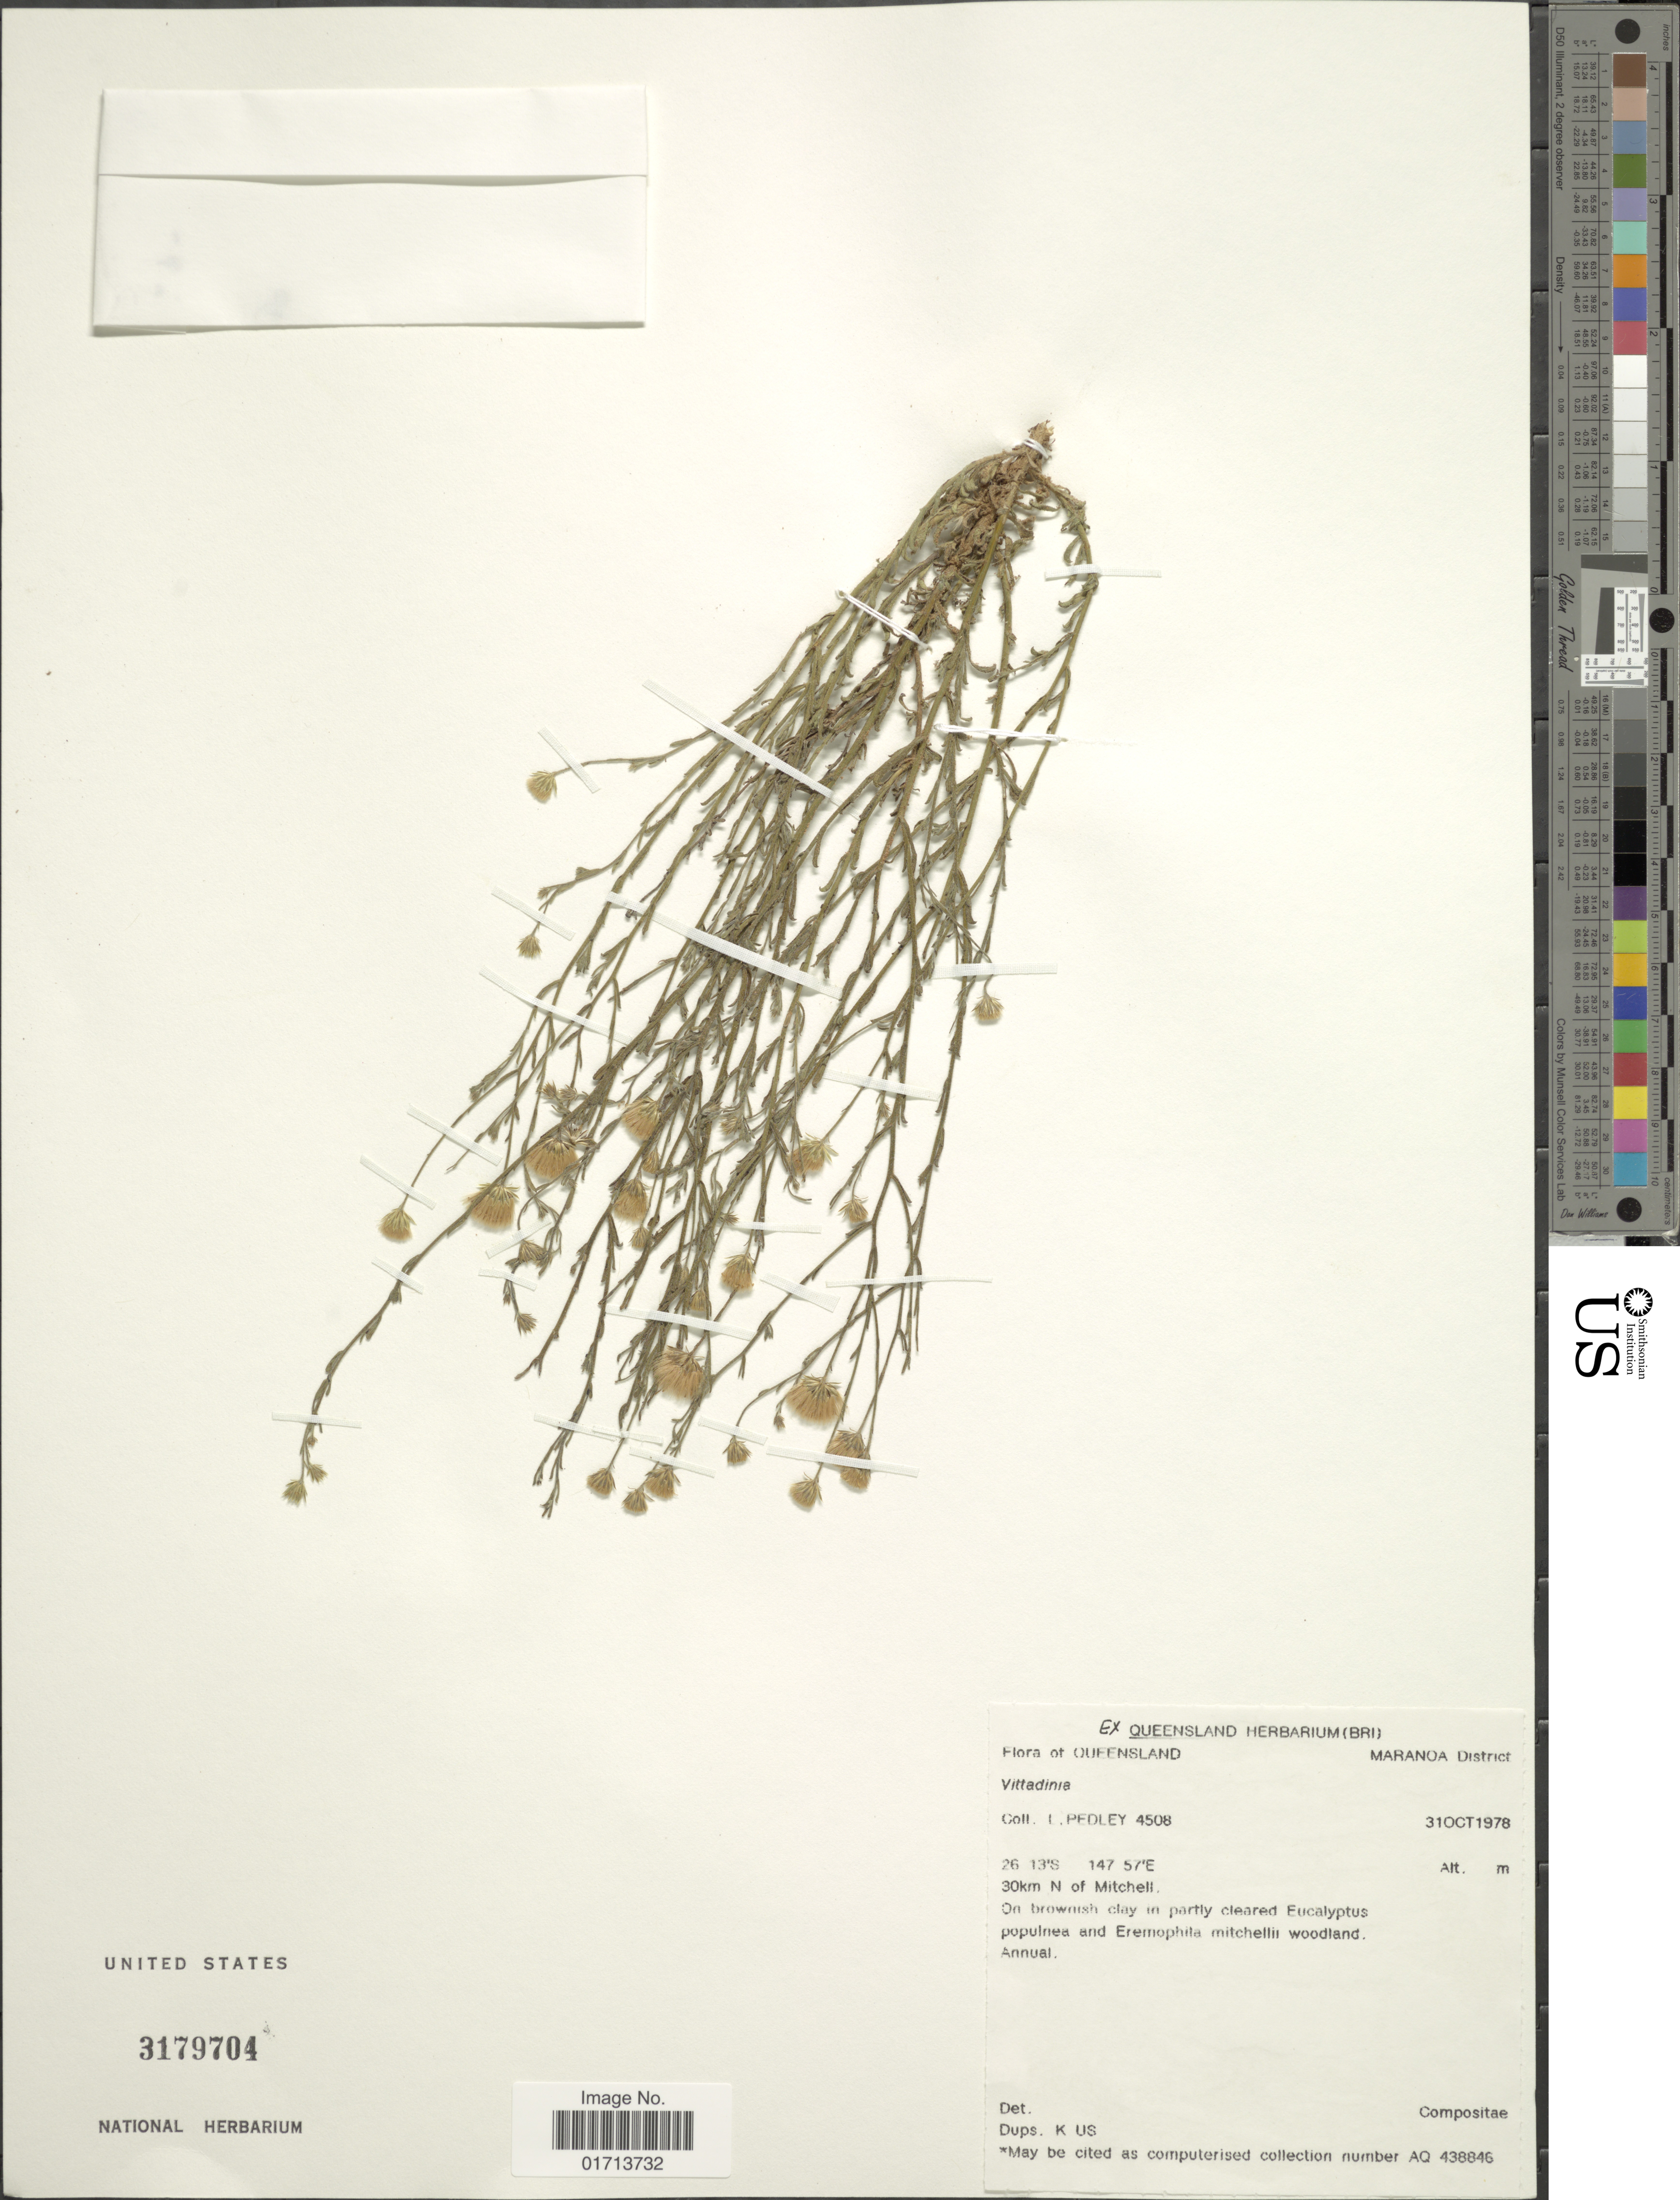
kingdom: Plantae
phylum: Tracheophyta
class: Magnoliopsida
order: Asterales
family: Asteraceae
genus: Vittadinia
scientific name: Vittadinia sp.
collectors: L. Pedley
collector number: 4508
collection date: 1978-10-31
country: Australia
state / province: Queensland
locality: Maranoa District, 30km N of Mitchell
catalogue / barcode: US 3179704